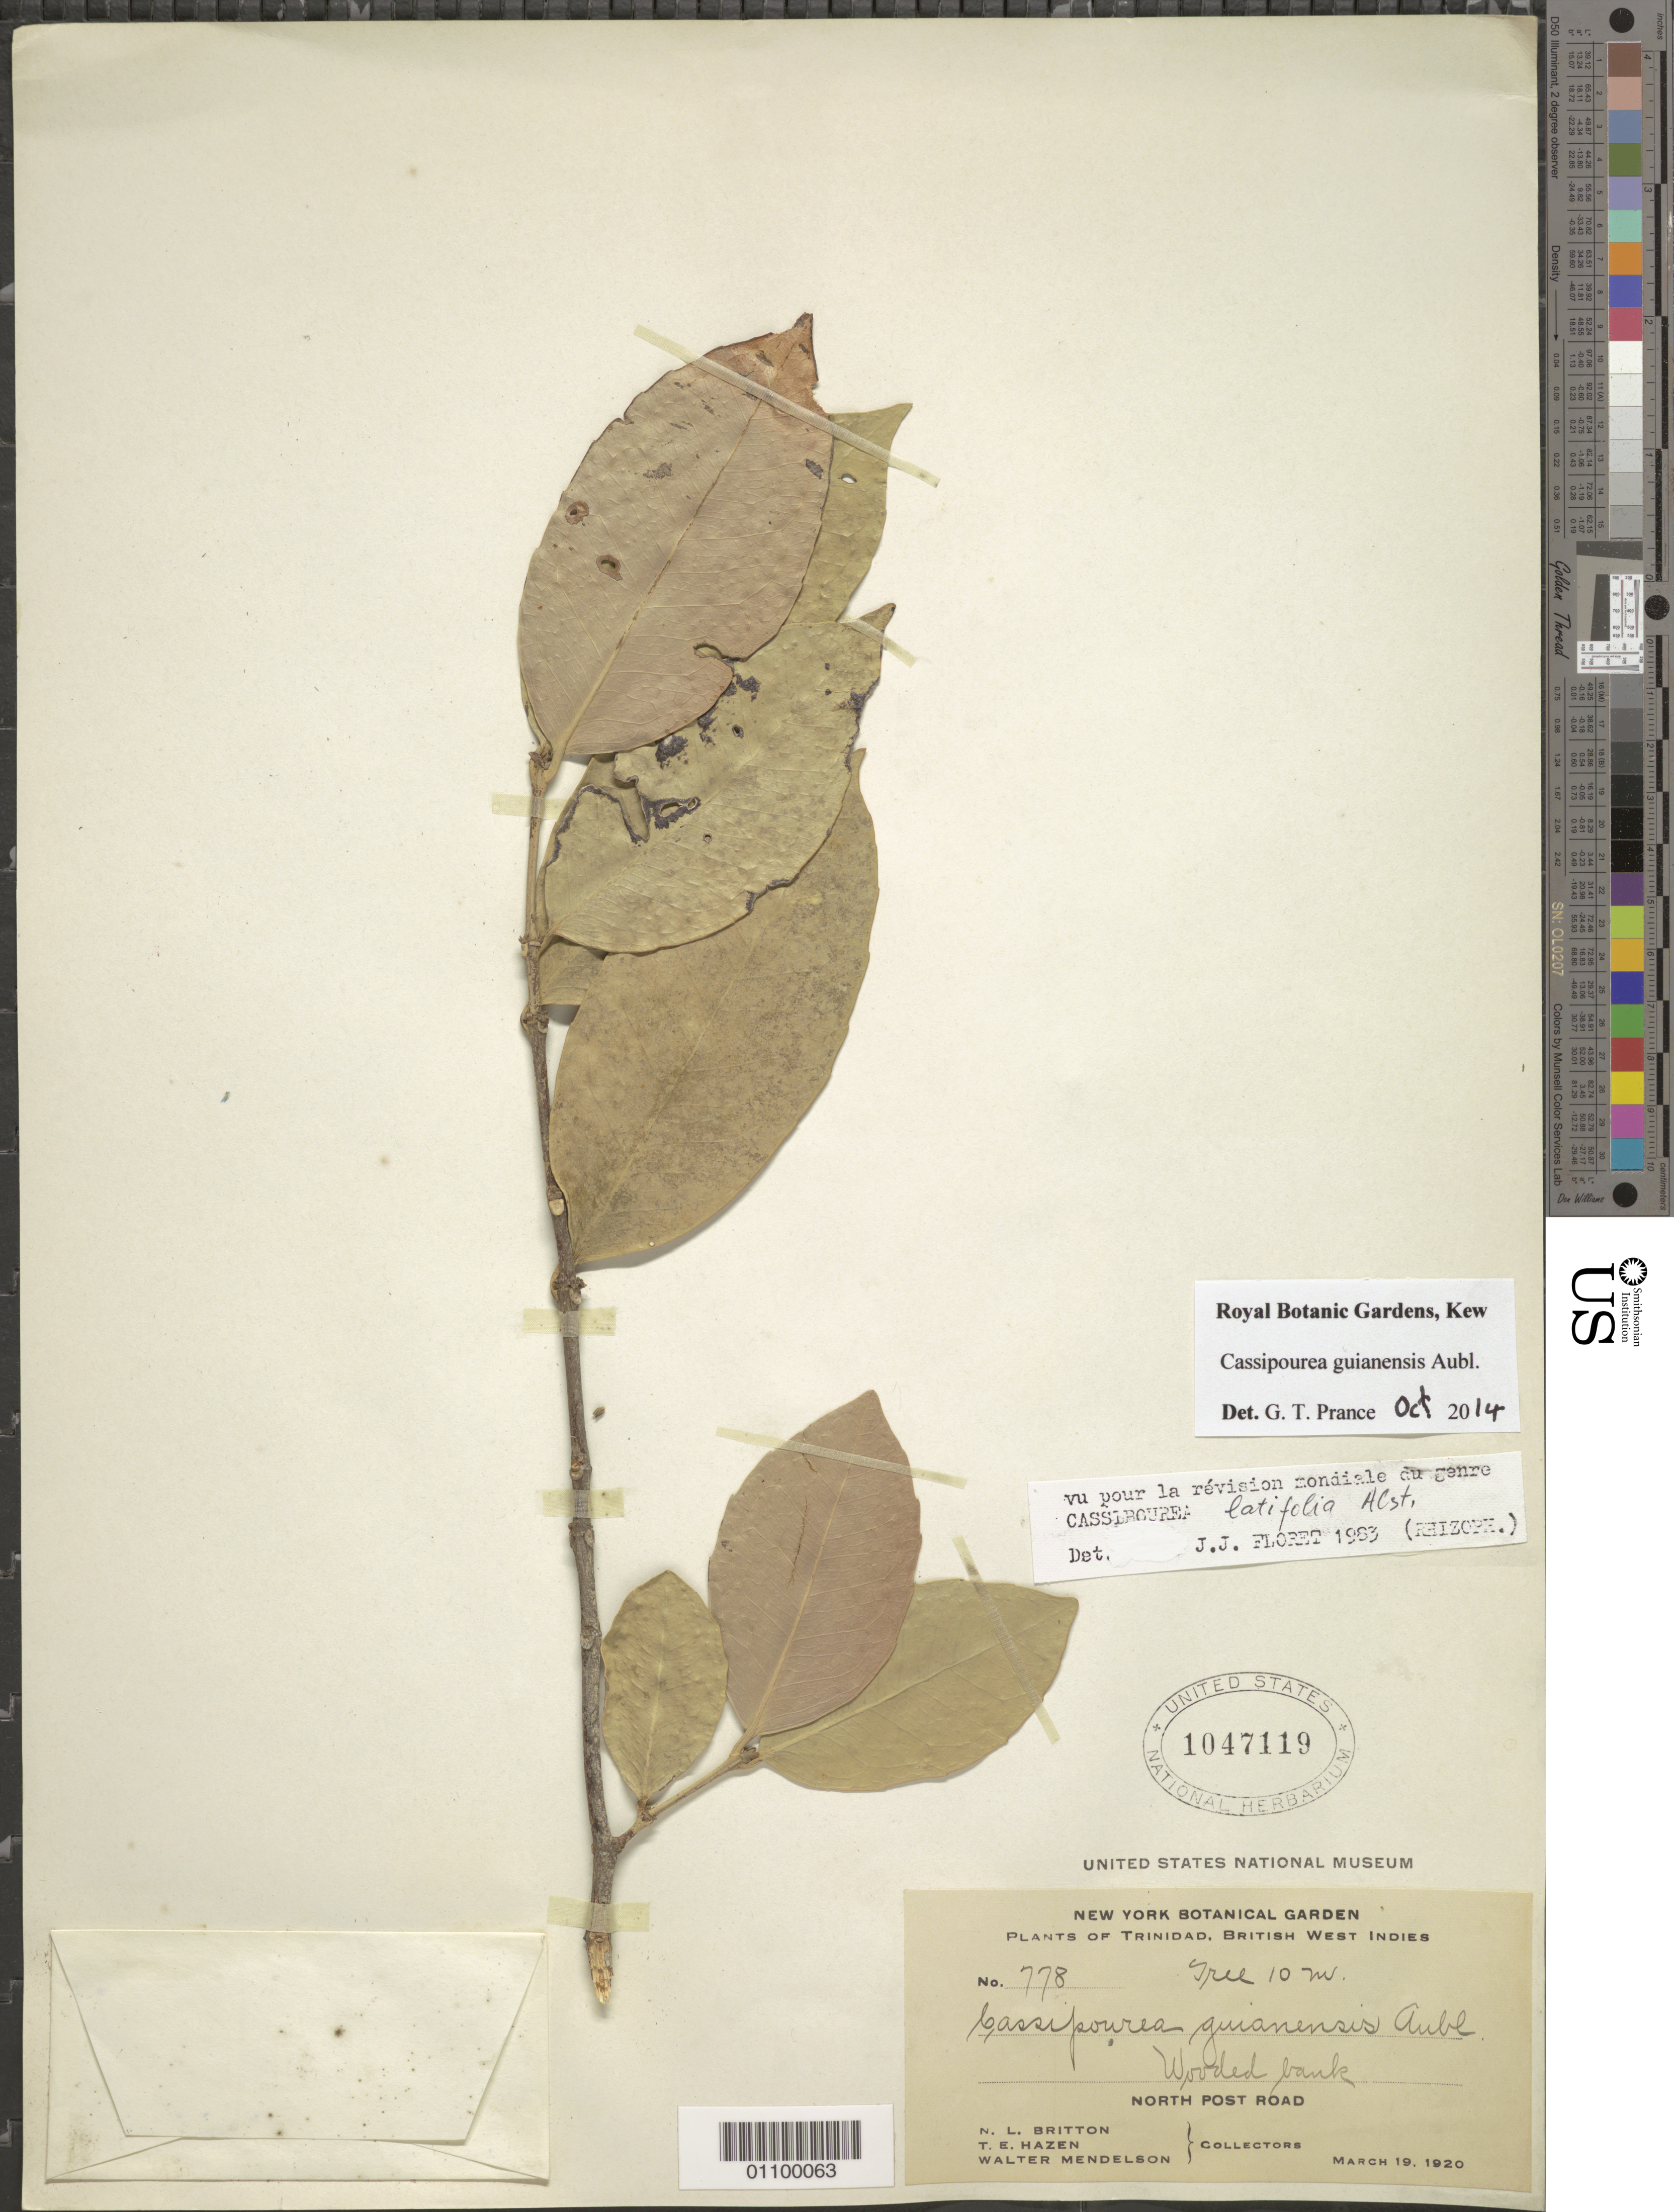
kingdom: Plantae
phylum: Tracheophyta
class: Magnoliopsida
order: Malpighiales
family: Rhizophoraceae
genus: Cassipourea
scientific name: Cassipourea guianensis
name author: Aubl.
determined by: Prance, G. T.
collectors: N. Britton, T. E. Hazen & W. Mendelson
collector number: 778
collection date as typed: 19 Mar 1920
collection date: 1920-03-19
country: Trinidad and Tobago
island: Trinidad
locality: North Post Road, Wooded bank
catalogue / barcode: US 1047119